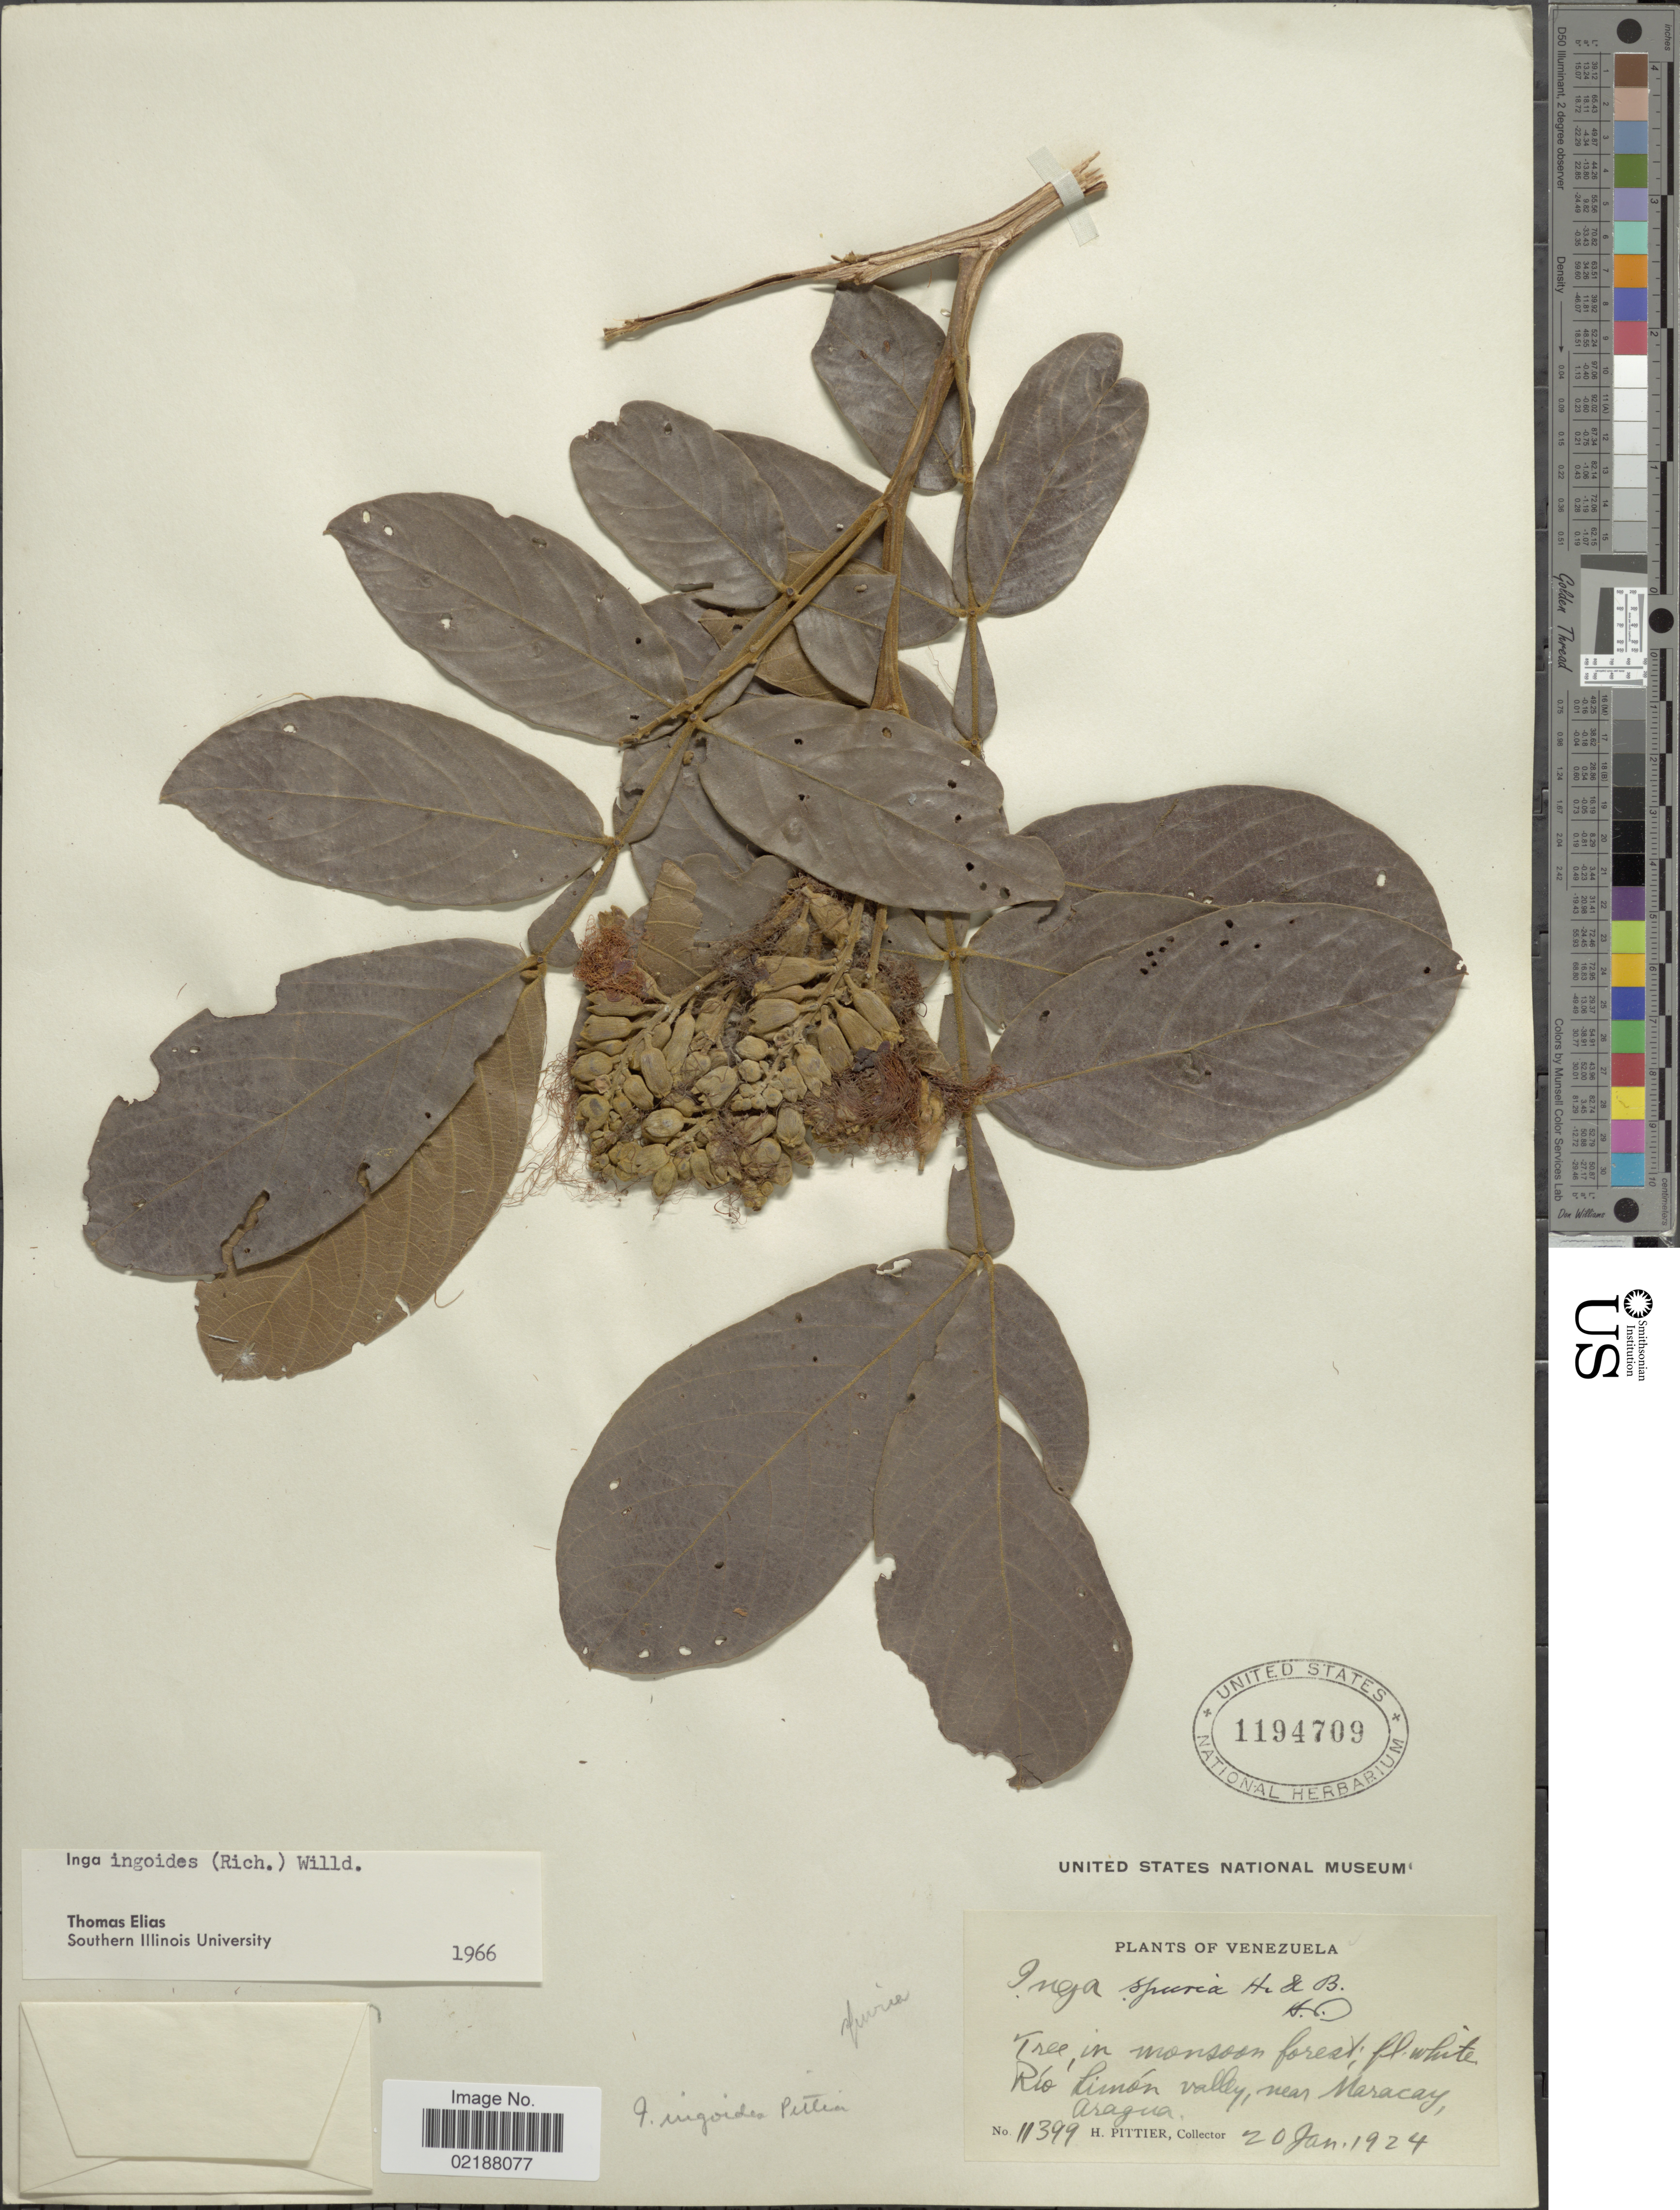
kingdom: Plantae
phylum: Tracheophyta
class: Magnoliopsida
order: Fabales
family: Fabaceae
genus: Inga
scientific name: Inga ingoides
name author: (Rich.) Willd.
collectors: H. F. Pittier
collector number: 11399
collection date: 1924-01-20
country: Venezuela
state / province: Aragua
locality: Río Limón valley, near Maracay, Aragua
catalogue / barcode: US 1194709